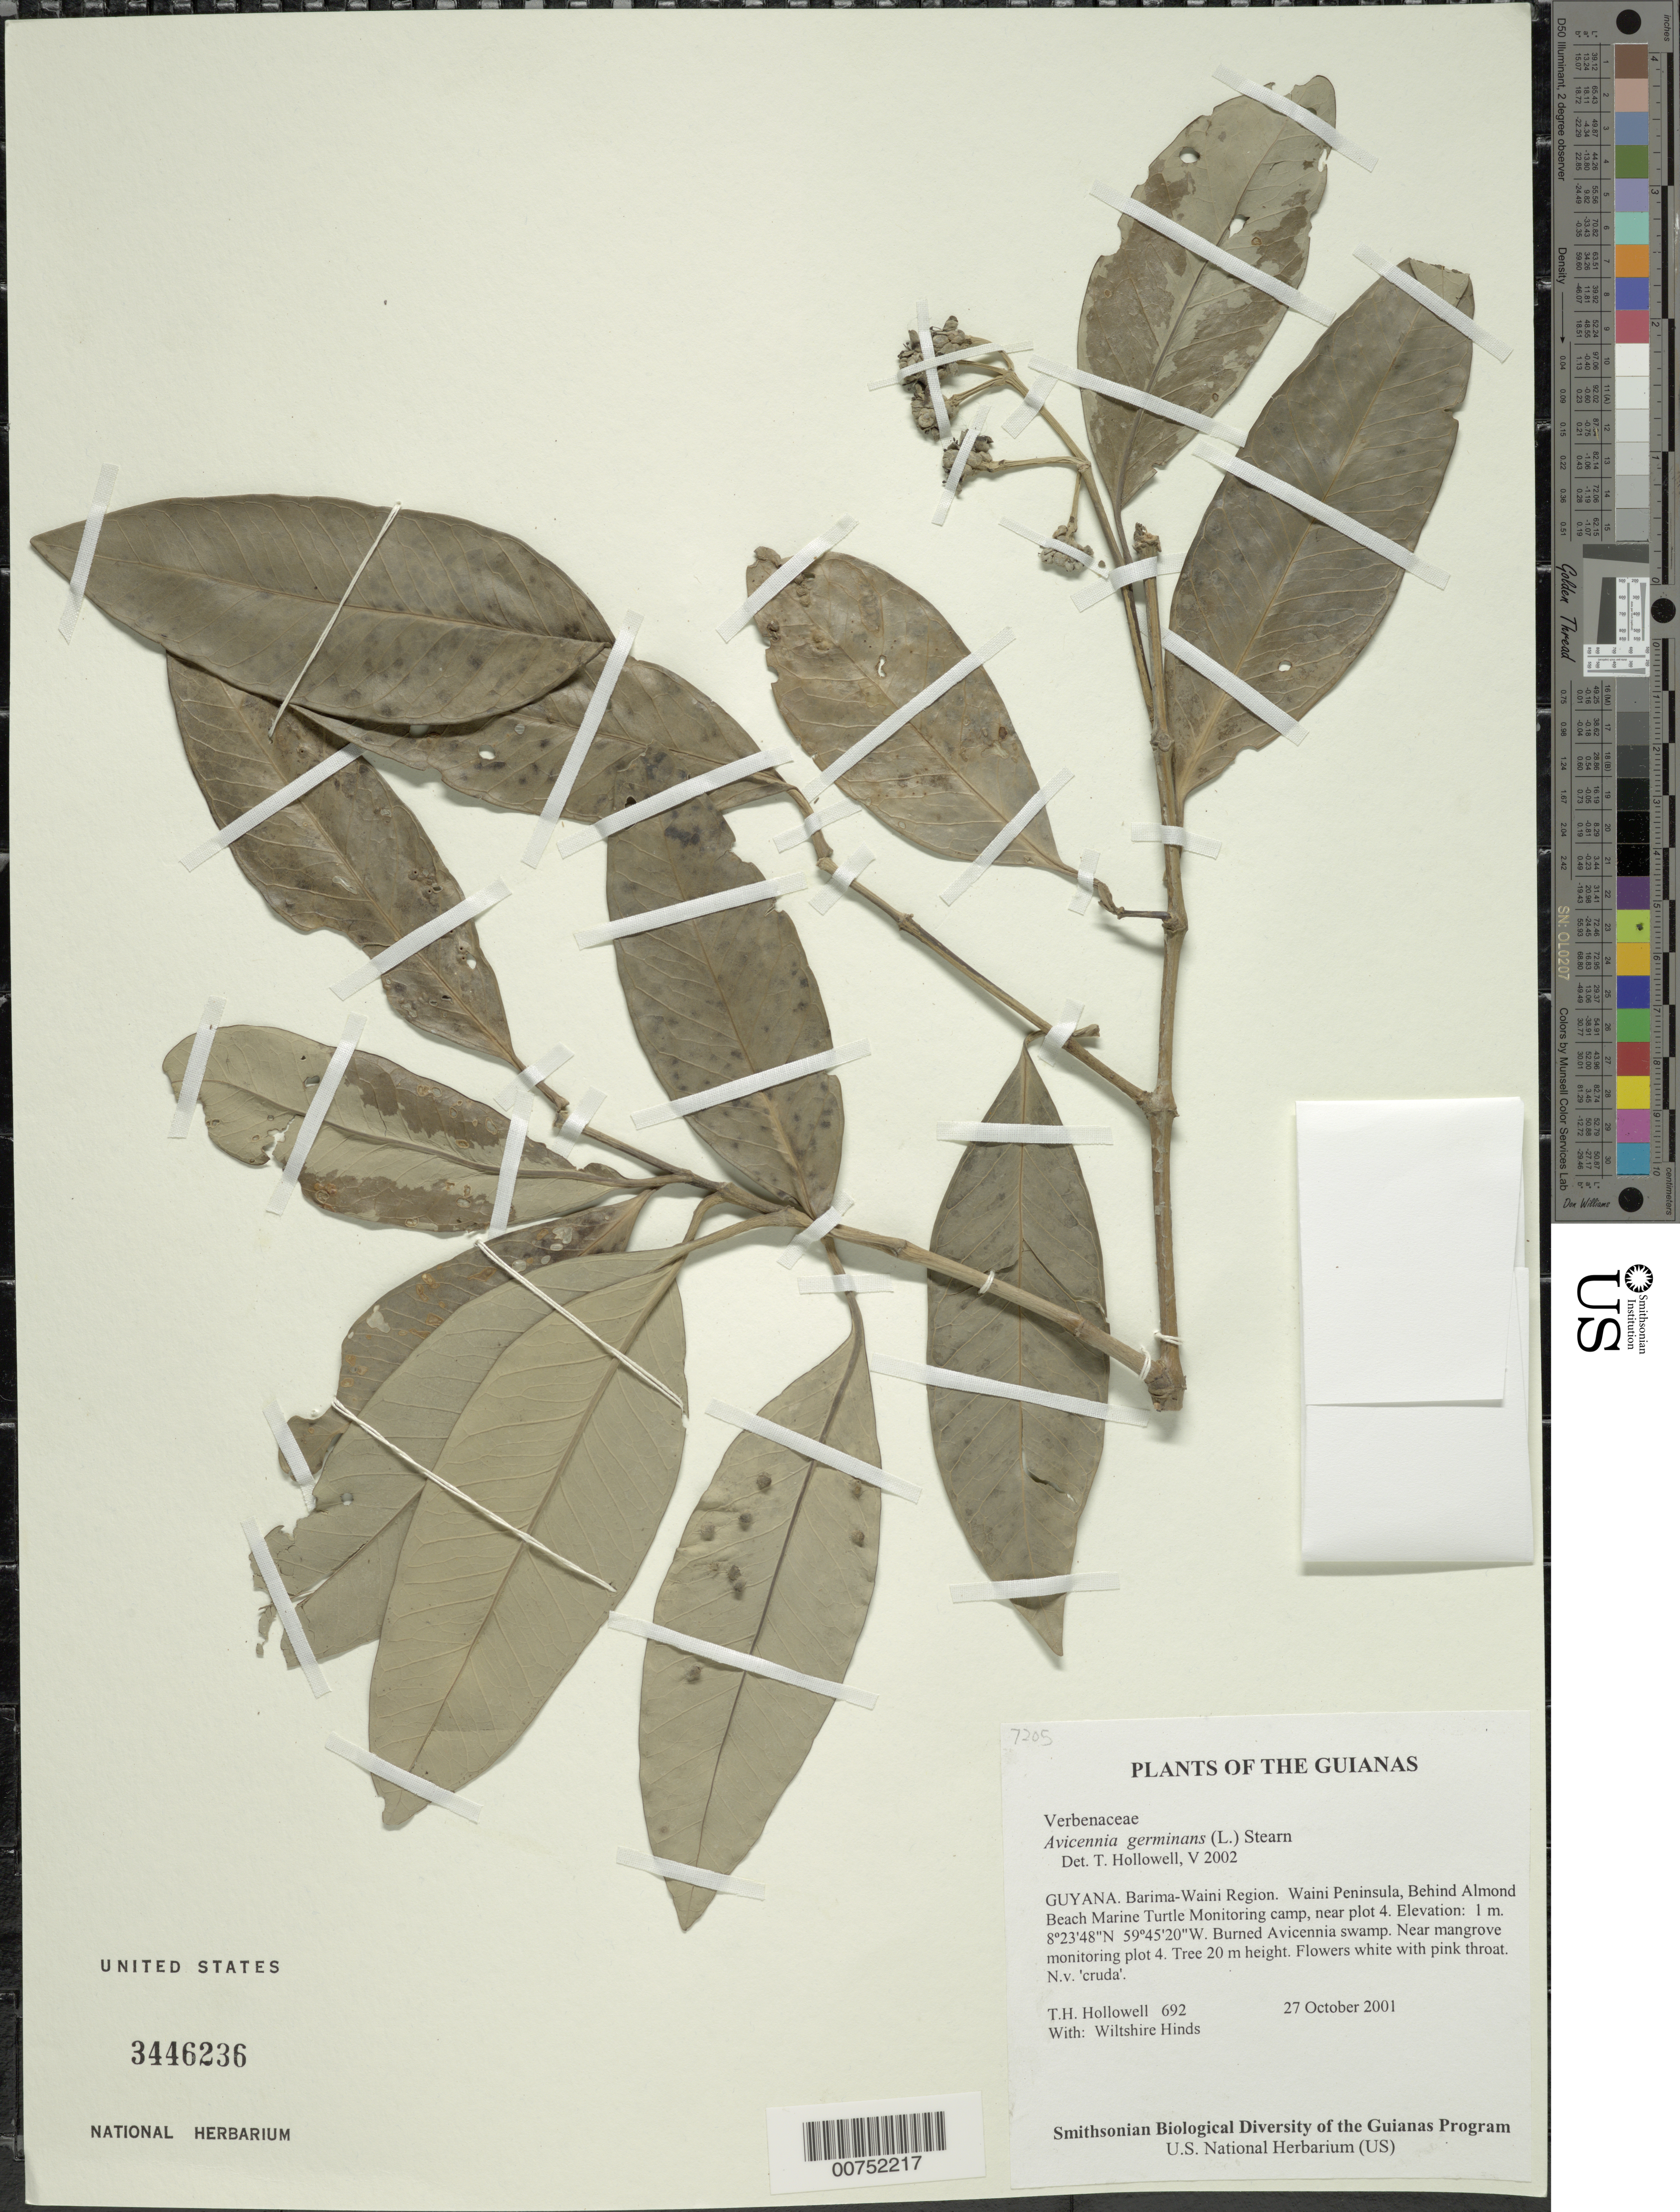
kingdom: Plantae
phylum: Tracheophyta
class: Magnoliopsida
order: Lamiales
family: Acanthaceae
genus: Avicennia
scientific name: Avicennia germinans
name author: (L.) L.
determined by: Hollowell, T. H., (BOT), Smithsonian Institution - National Museum of Natural History (UNITED STATES)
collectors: T. Hollowell & W. Hinds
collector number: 692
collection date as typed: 27 October 2001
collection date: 2001-10-27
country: Guyana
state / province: Barima-Waini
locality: Waini Peninsula, Behind Almond Beach Marine Turtle Monitoring camp, near plot 4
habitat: Burned Avicennia swamp. Near mangrove monitoring plot 4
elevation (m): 1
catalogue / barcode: US 3446236